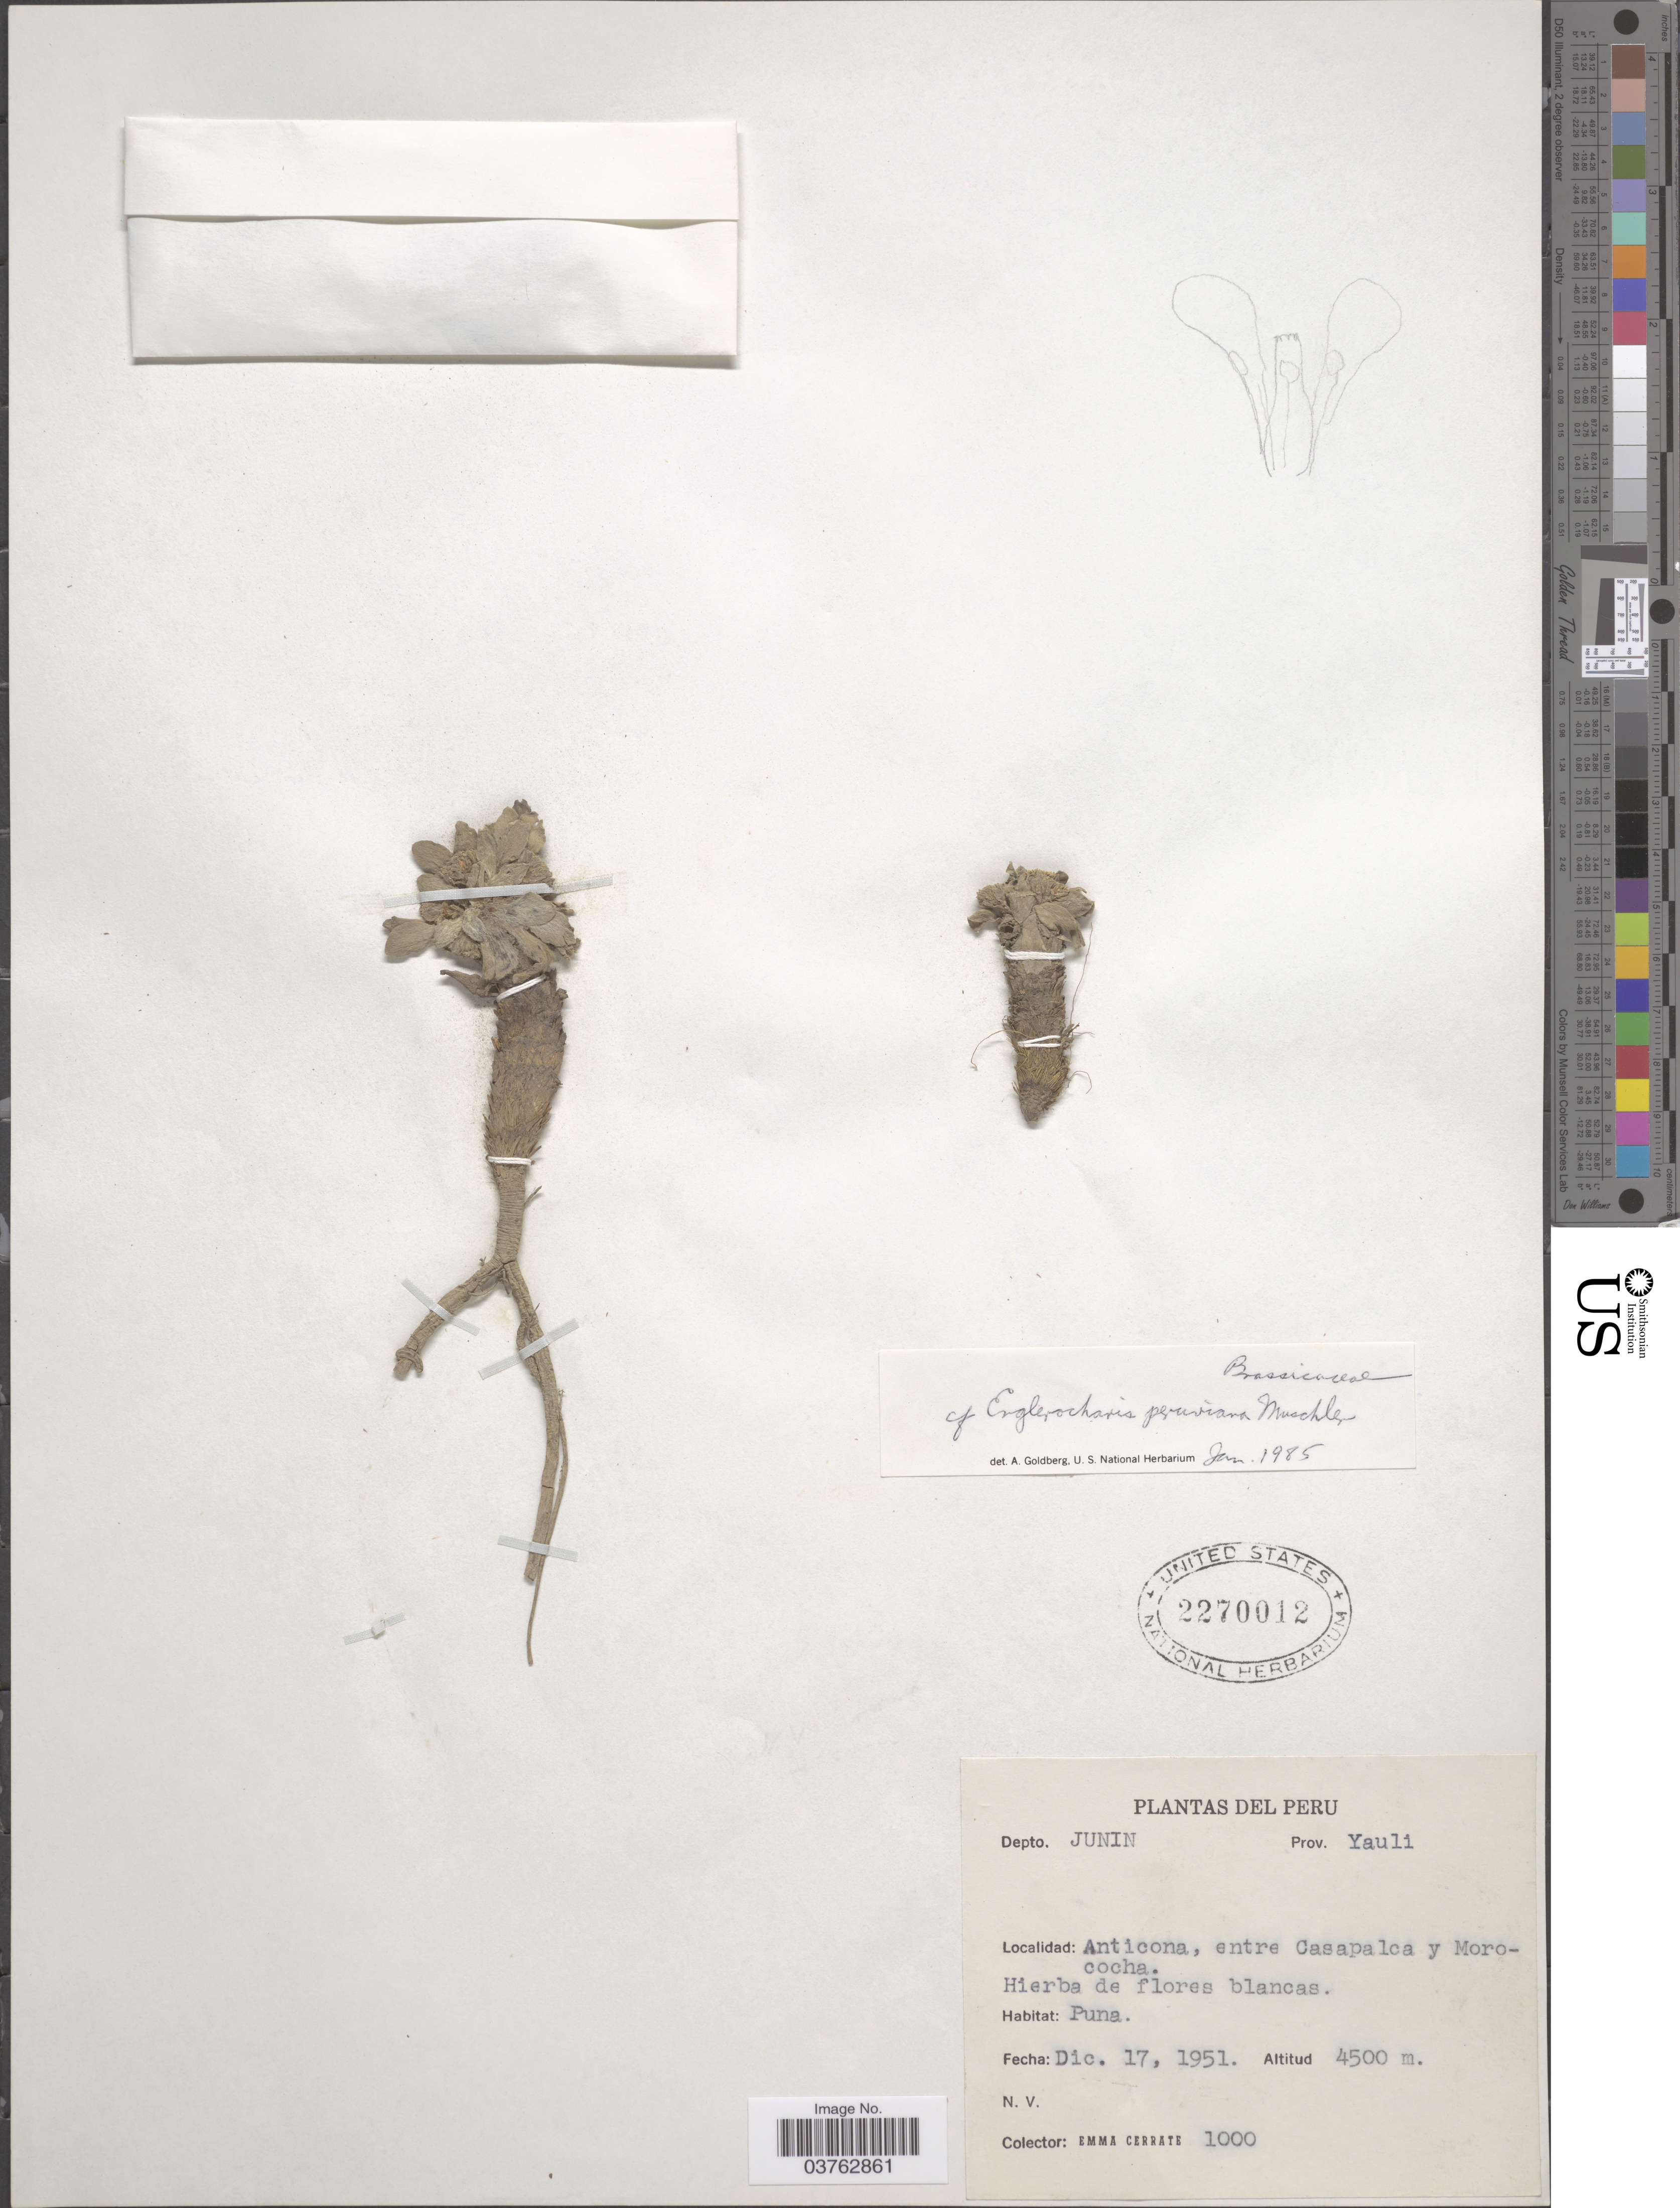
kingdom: Plantae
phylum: Tracheophyta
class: Magnoliopsida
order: Brassicales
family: Brassicaceae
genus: Englerocharis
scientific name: Englerocharis peruviana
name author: Muschl.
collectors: E. Cerrate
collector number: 1000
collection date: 1951-12-17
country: Peru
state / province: Junín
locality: Depto. Junin. Prov. Yauli. Anticona, entre Casapalca y Morococha. Puna.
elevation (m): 4500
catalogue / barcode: US 2270012